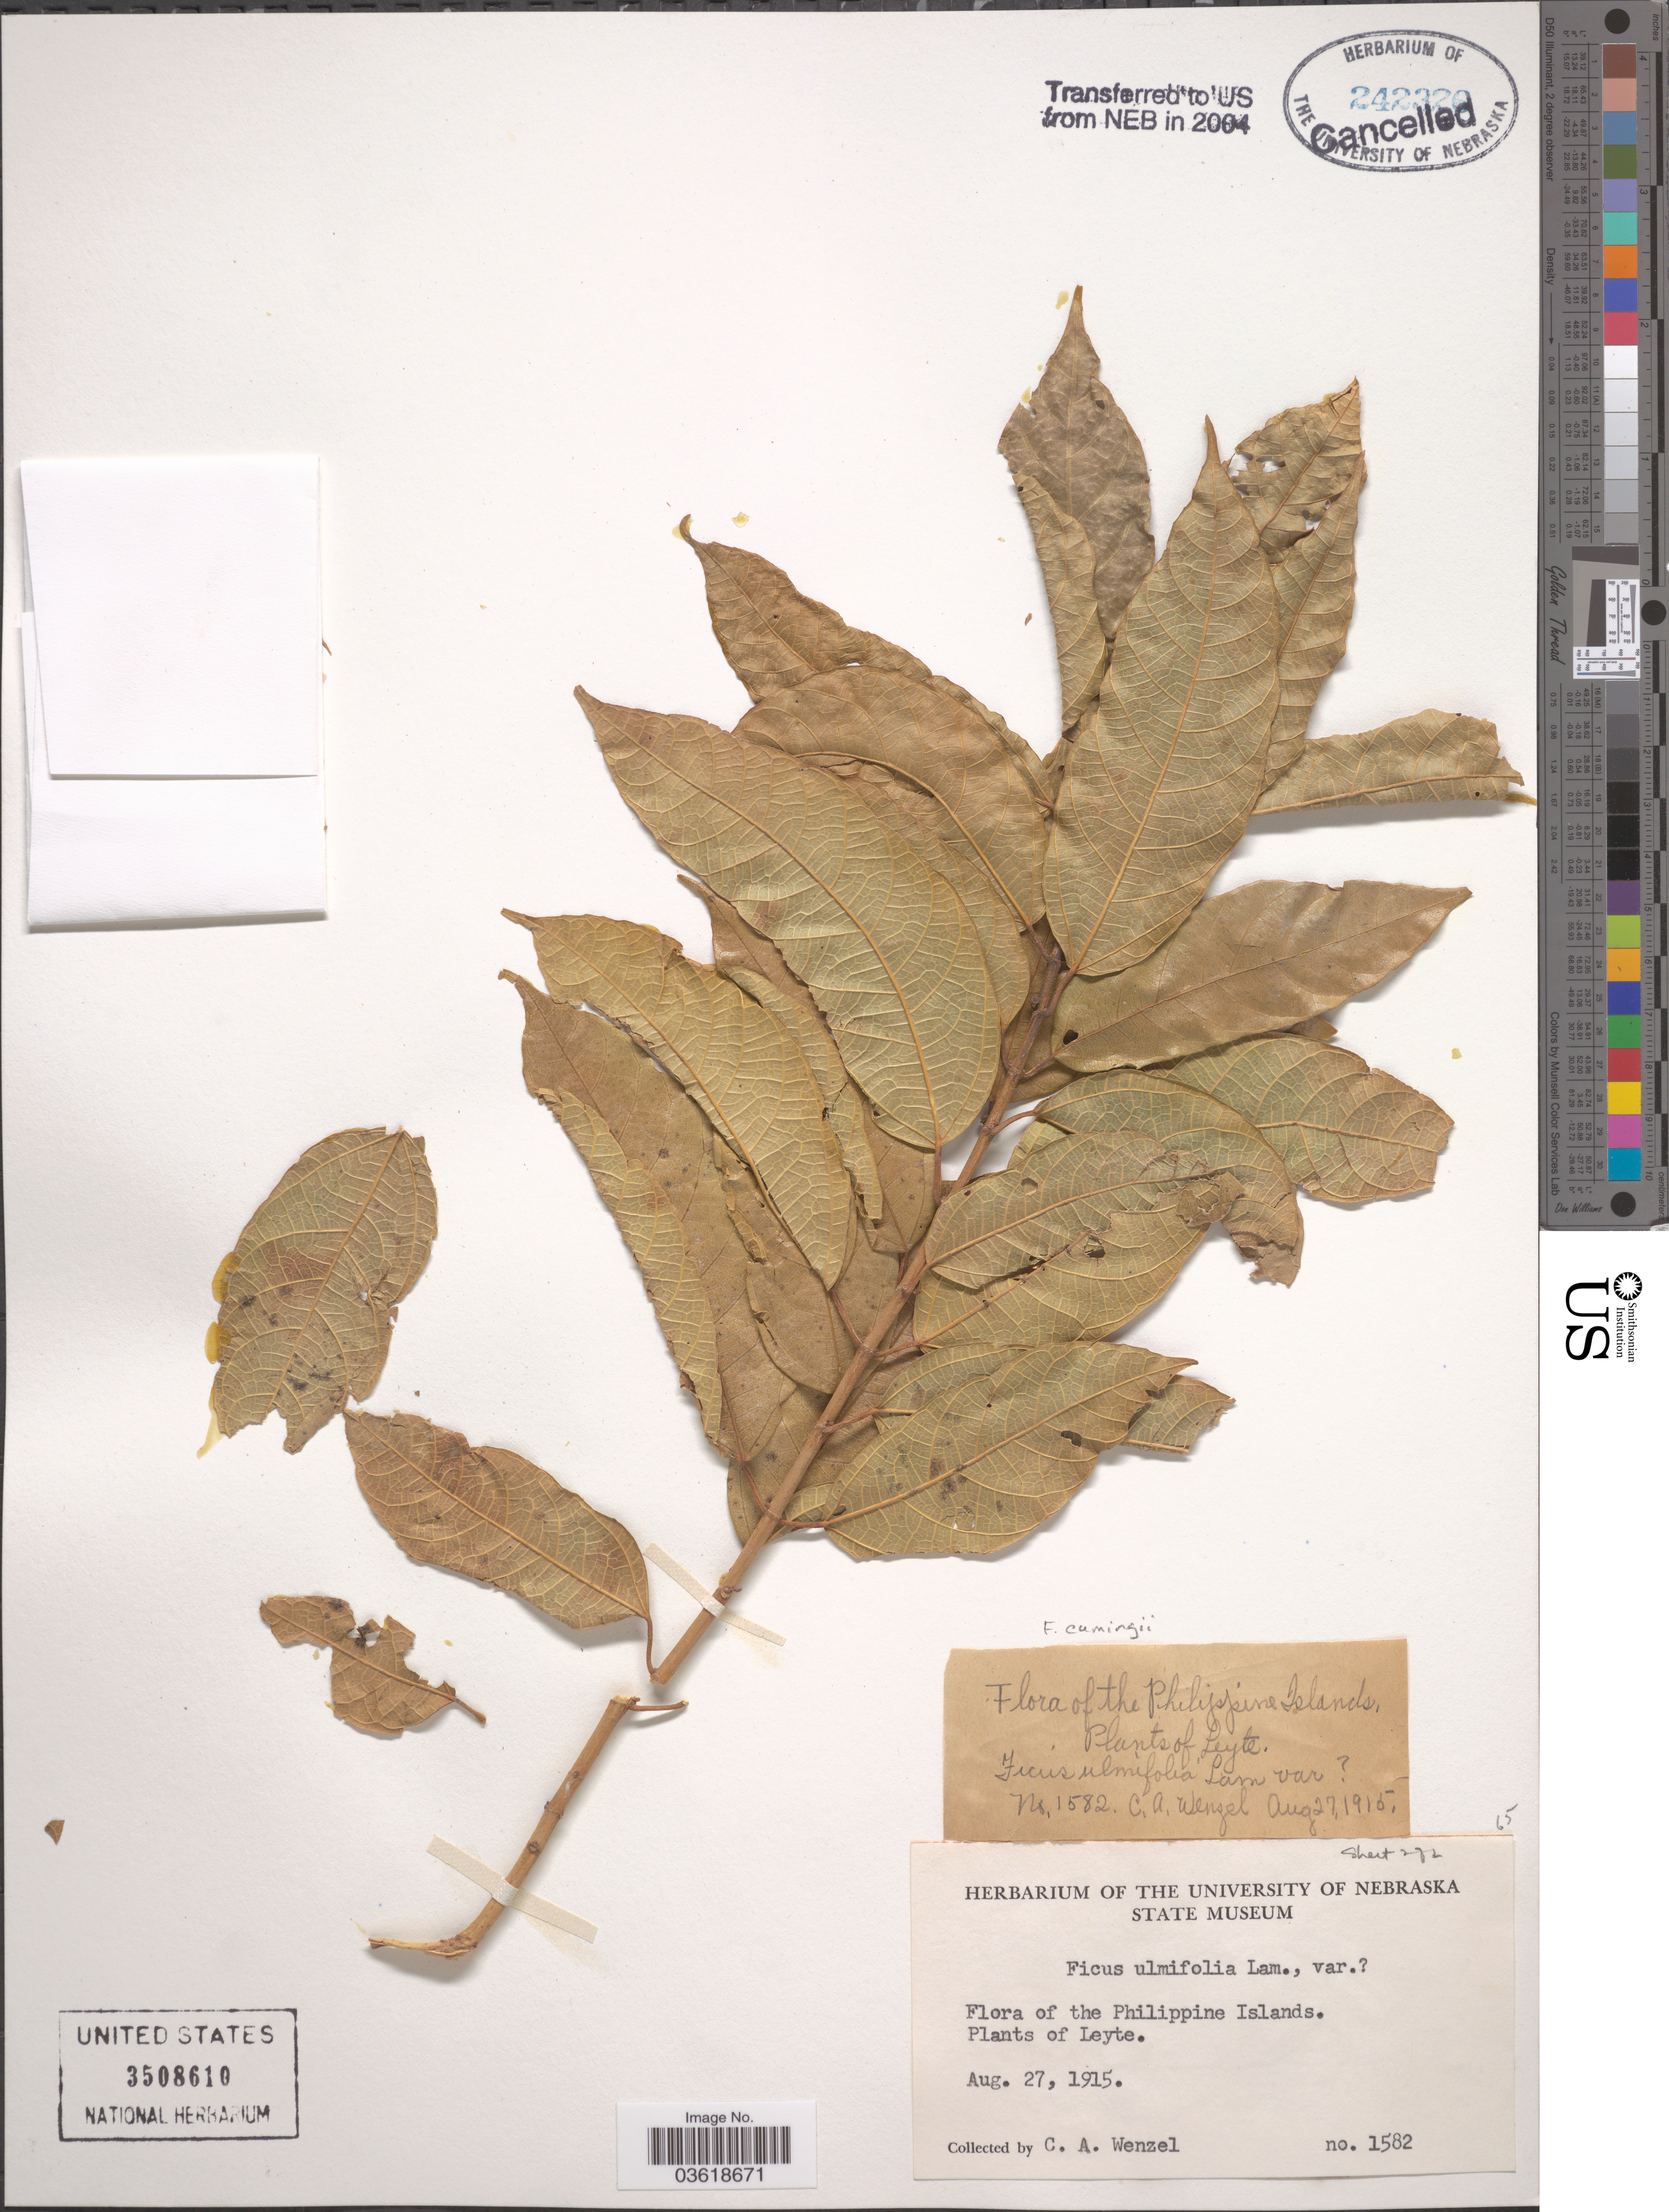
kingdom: Plantae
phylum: Tracheophyta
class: Magnoliopsida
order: Rosales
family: Moraceae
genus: Ficus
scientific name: Ficus cumingii var. terminalifolia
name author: (Elmer) Sata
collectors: C. Wenzel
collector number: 1582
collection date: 1915-08-27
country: Philippines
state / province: Eastern Visayas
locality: Philippine Islands. Leyte.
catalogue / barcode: US 3508610